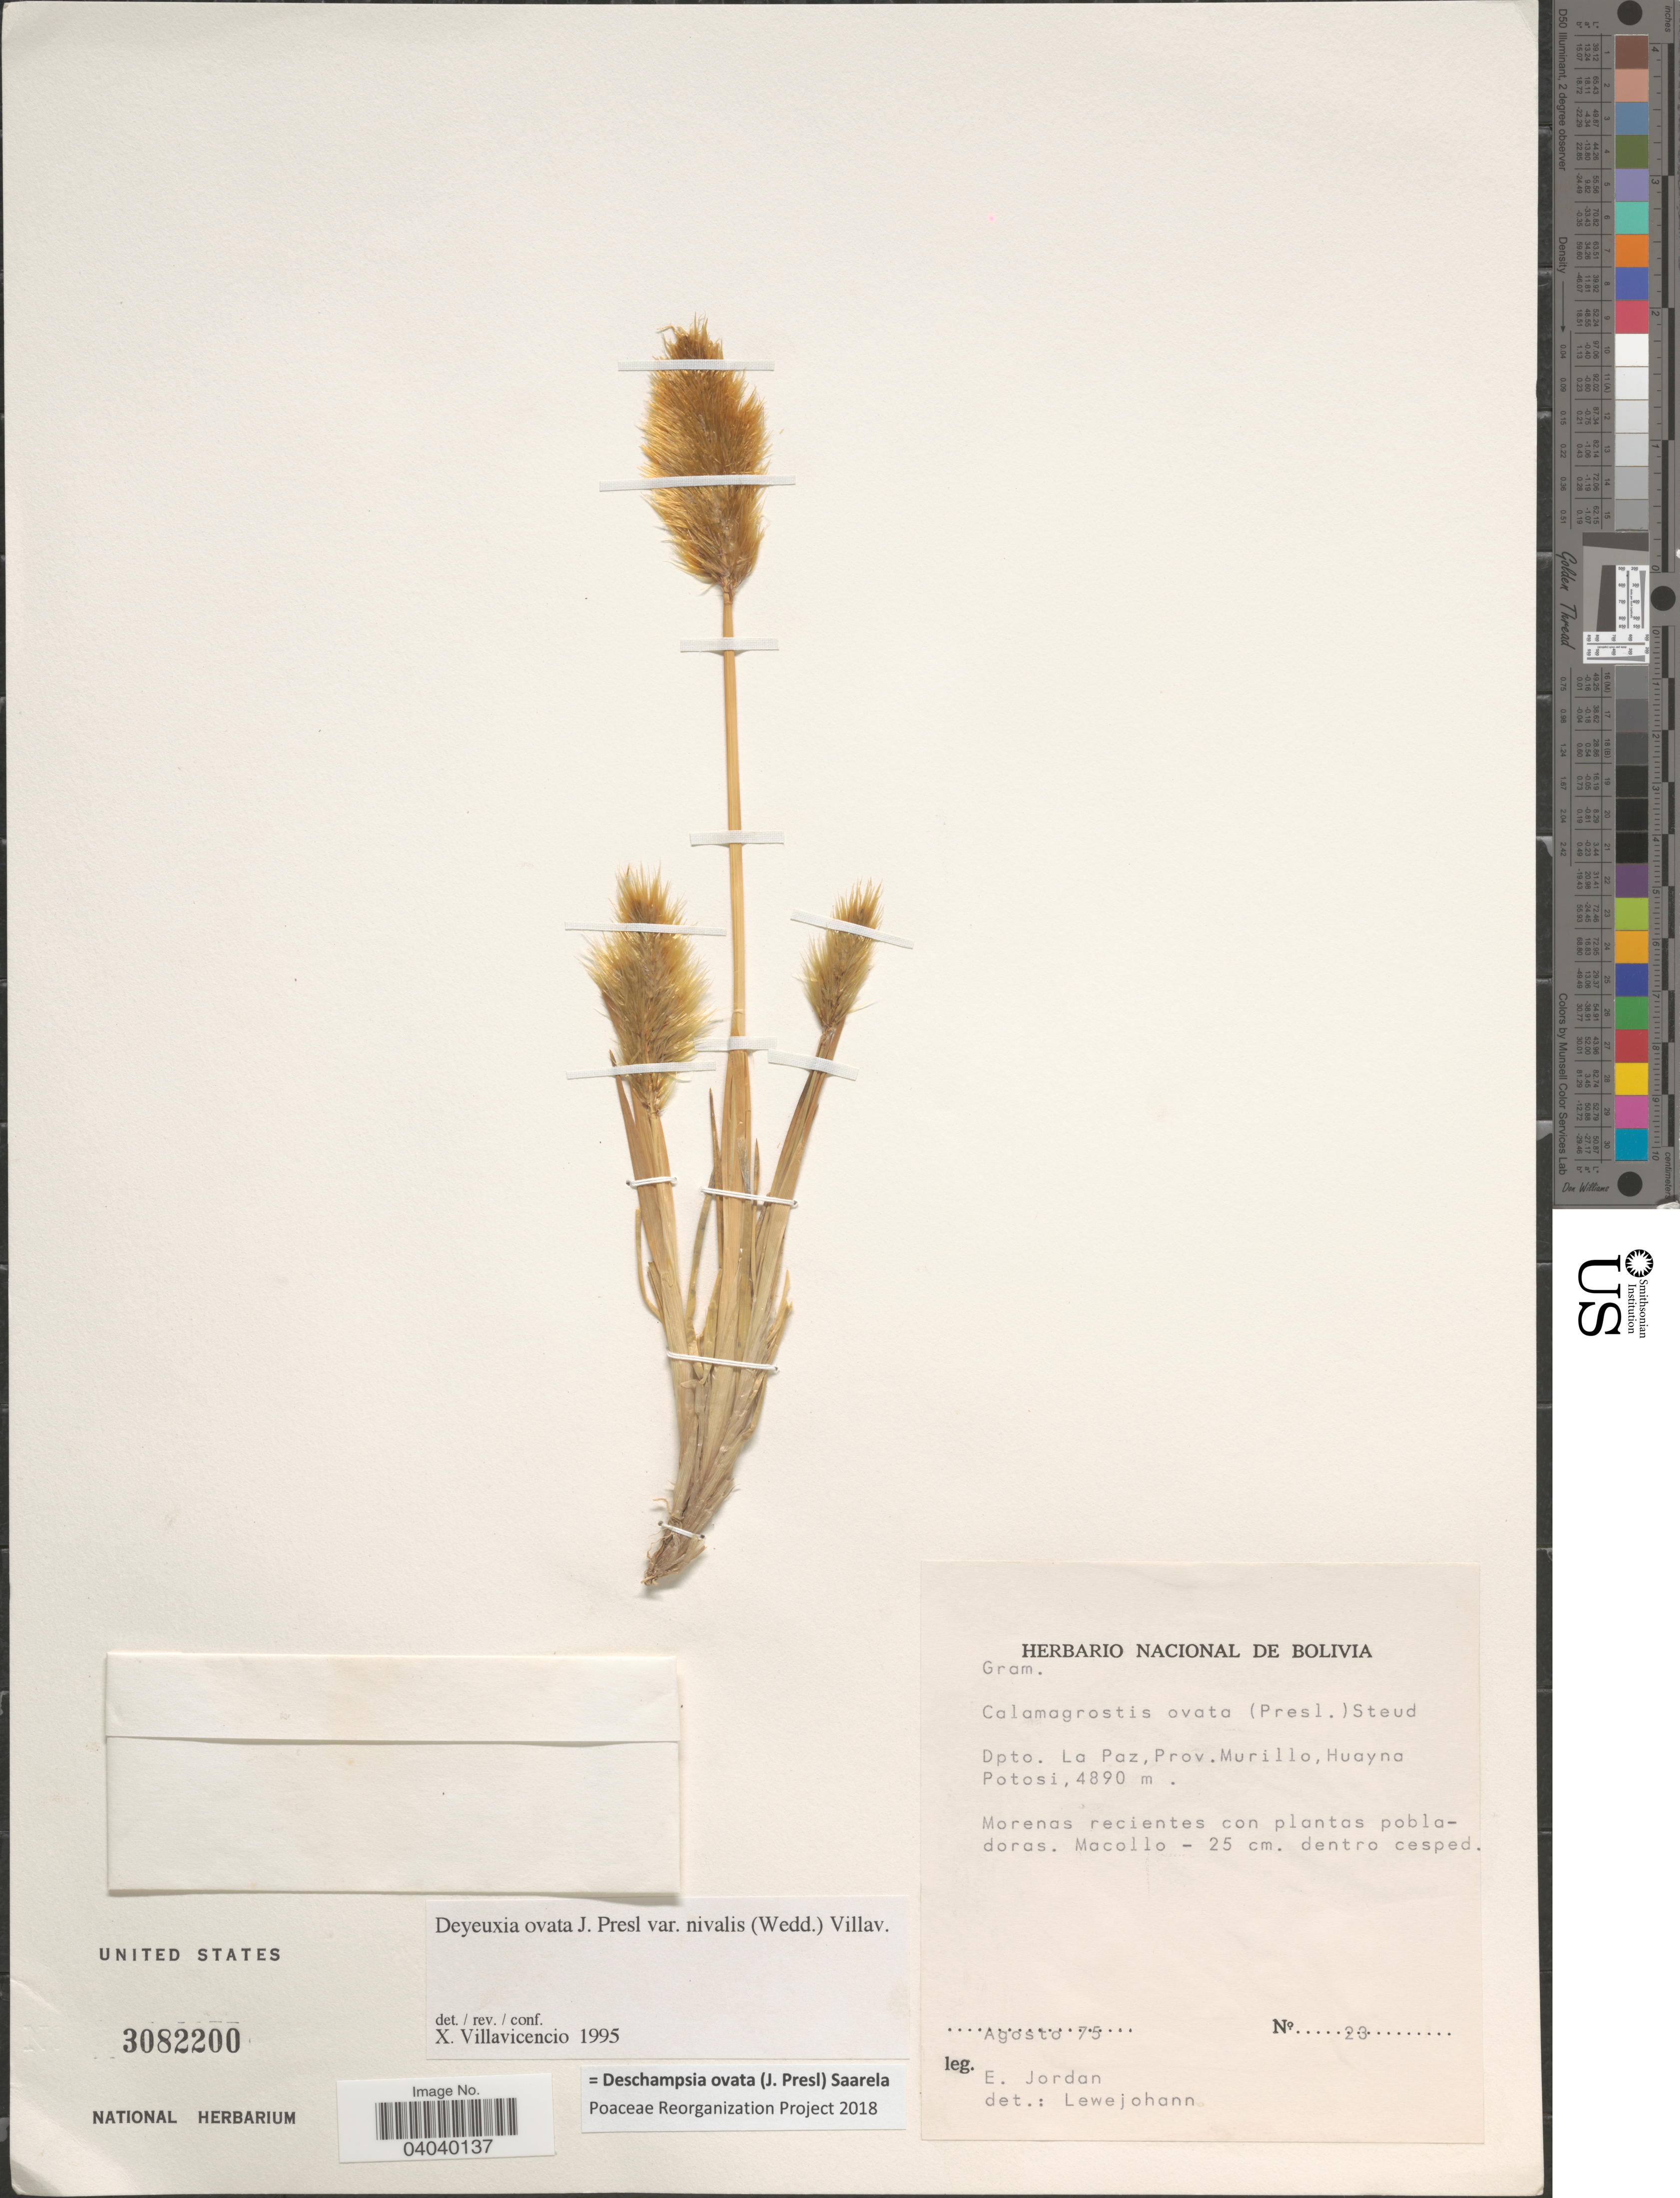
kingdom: Plantae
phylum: Tracheophyta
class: Liliopsida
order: Poales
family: Poaceae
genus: Deschampsia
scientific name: Deschampsia ovata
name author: (J. Presl) Saarela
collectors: E. Jordan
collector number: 23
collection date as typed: Transcribed d/m/y: /8/75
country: Bolivia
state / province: La Paz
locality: Dpto. La Paz, Prov. Murillo, Huayna Potosi.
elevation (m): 4890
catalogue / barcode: US 3082200